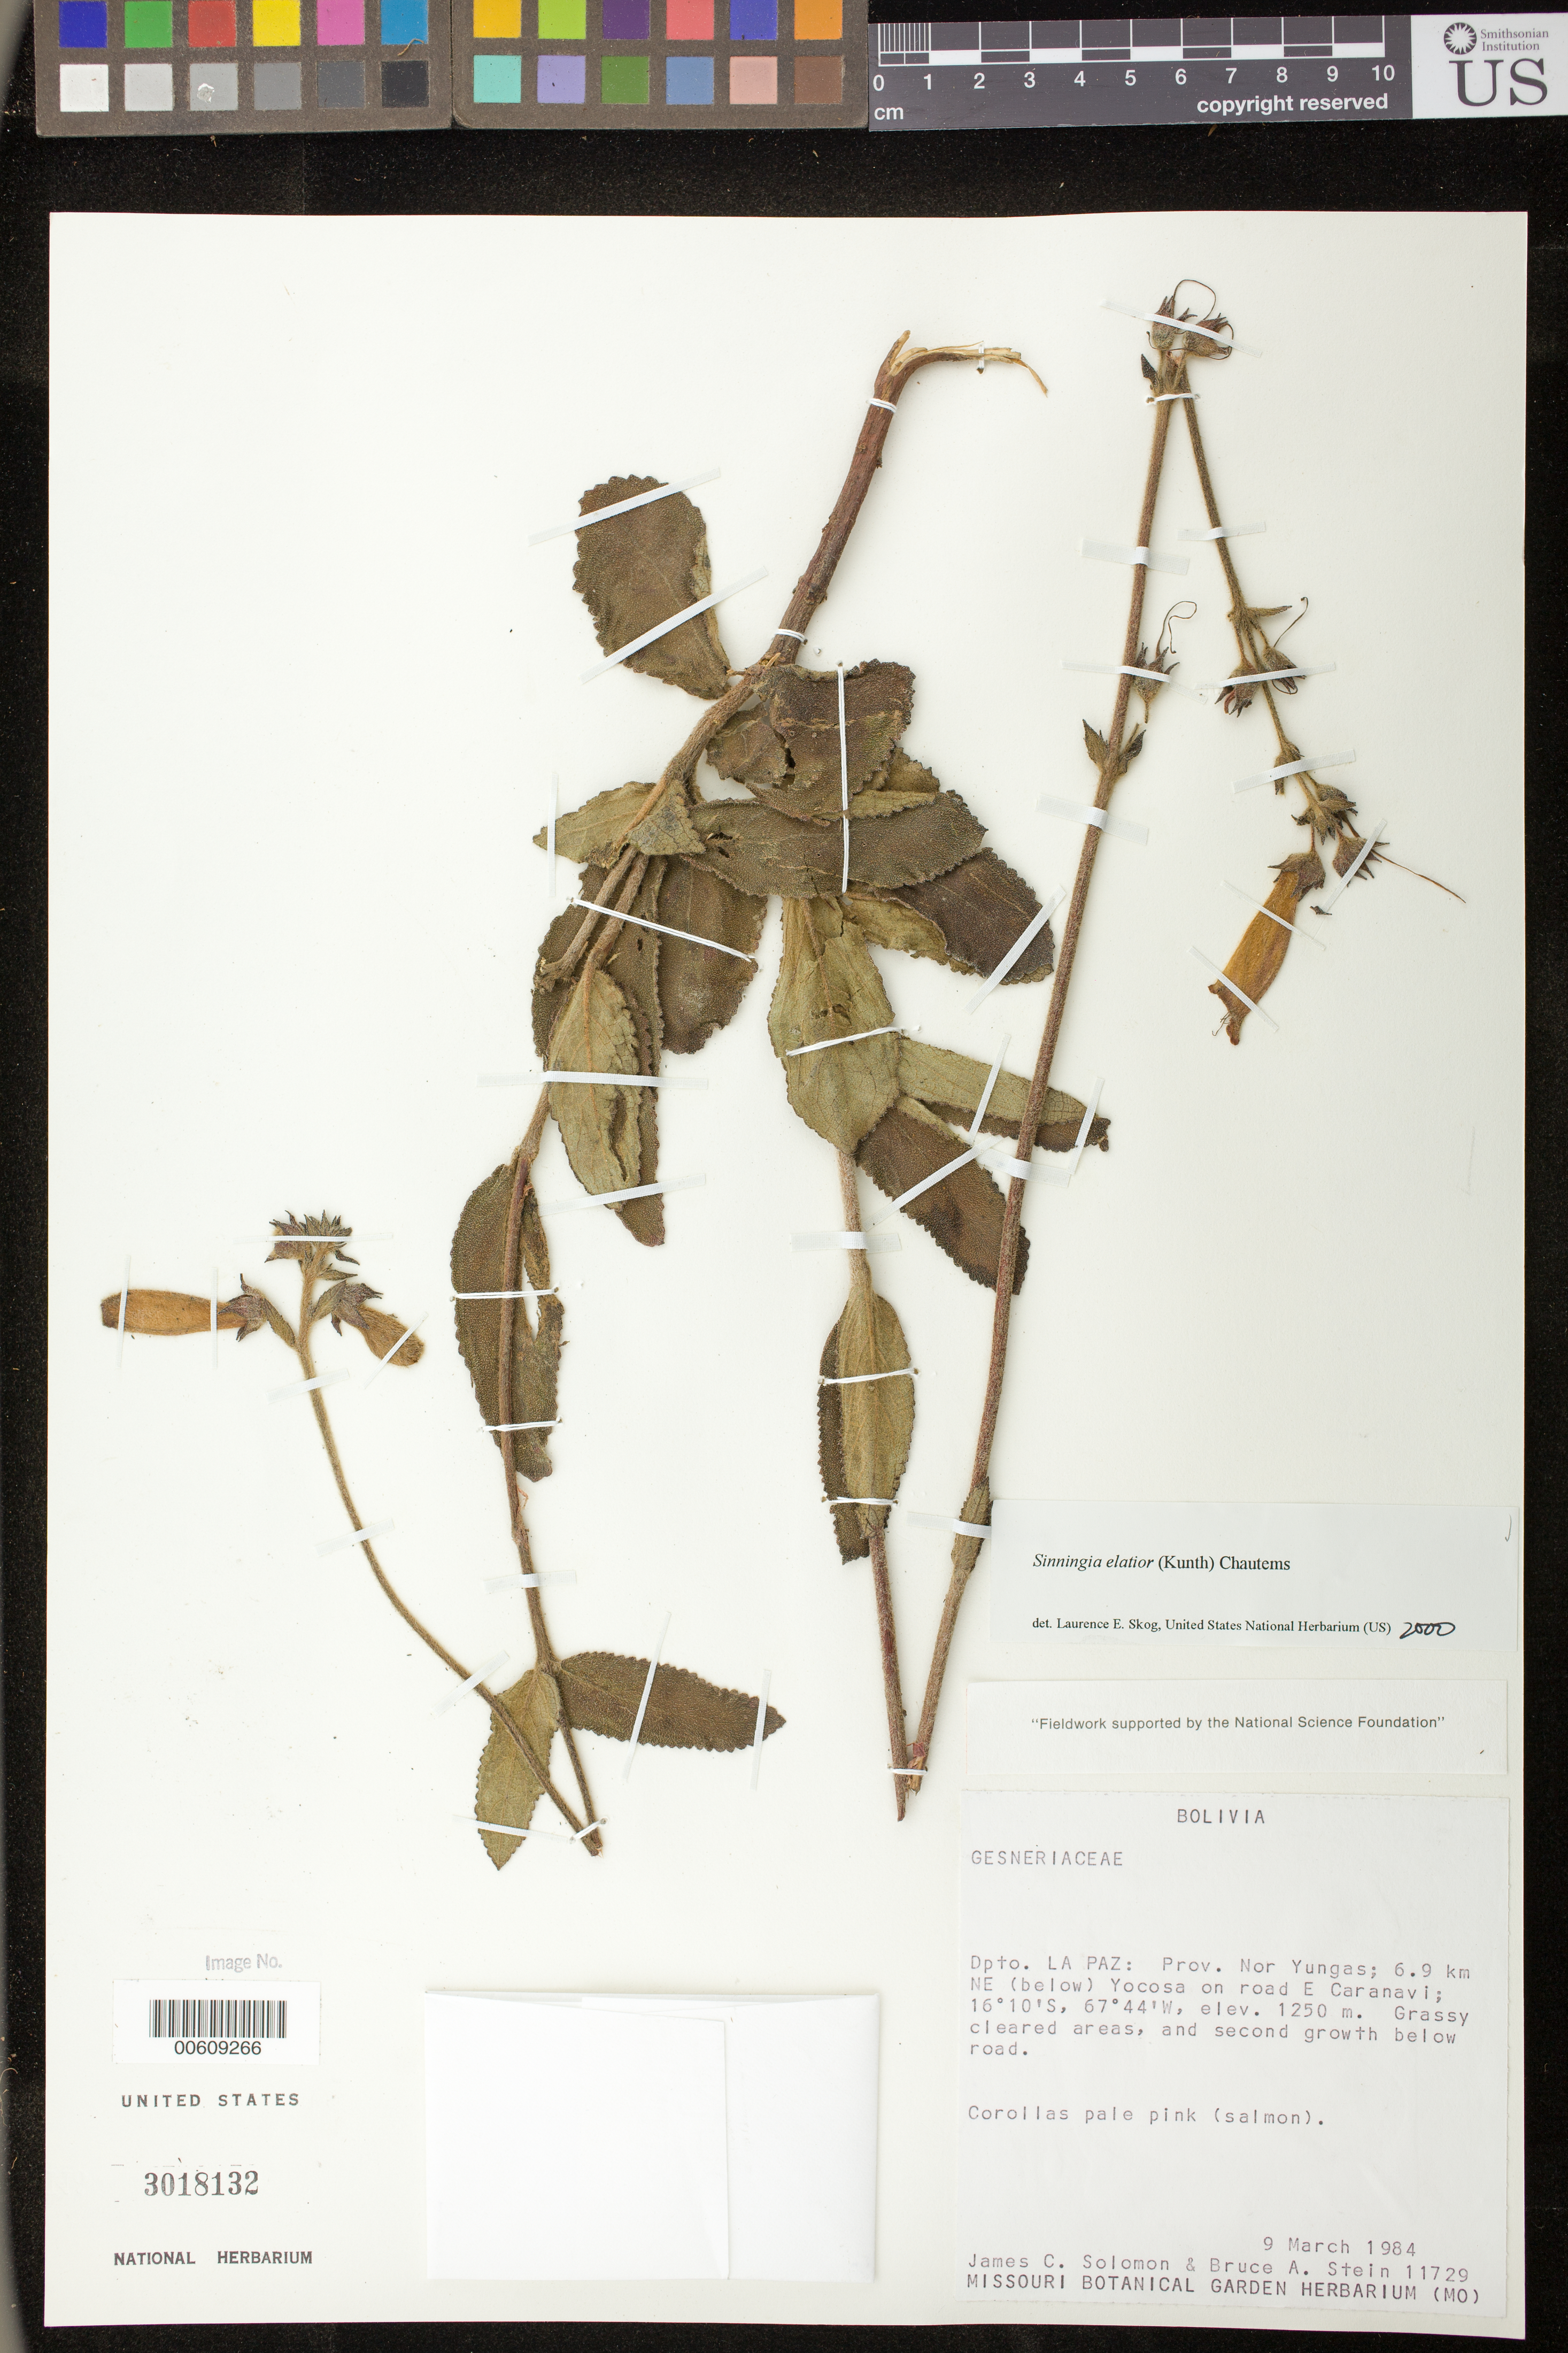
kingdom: Plantae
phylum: Tracheophyta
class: Magnoliopsida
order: Lamiales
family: Gesneriaceae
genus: Sinningia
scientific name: Sinningia elatior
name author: (Kunth) Chautems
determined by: Skog, Laurence E.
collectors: J. C. Solomon & B. A. Stein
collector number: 11729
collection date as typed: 09 Mar 1984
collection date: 1984-03-09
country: Bolivia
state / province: La Paz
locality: Prov. Nor Yungas; 6.9 km NE (below) Yocosa on road E Caranavi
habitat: Grassy cleared areas, and second growth below road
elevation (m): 1250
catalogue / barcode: US 3018132